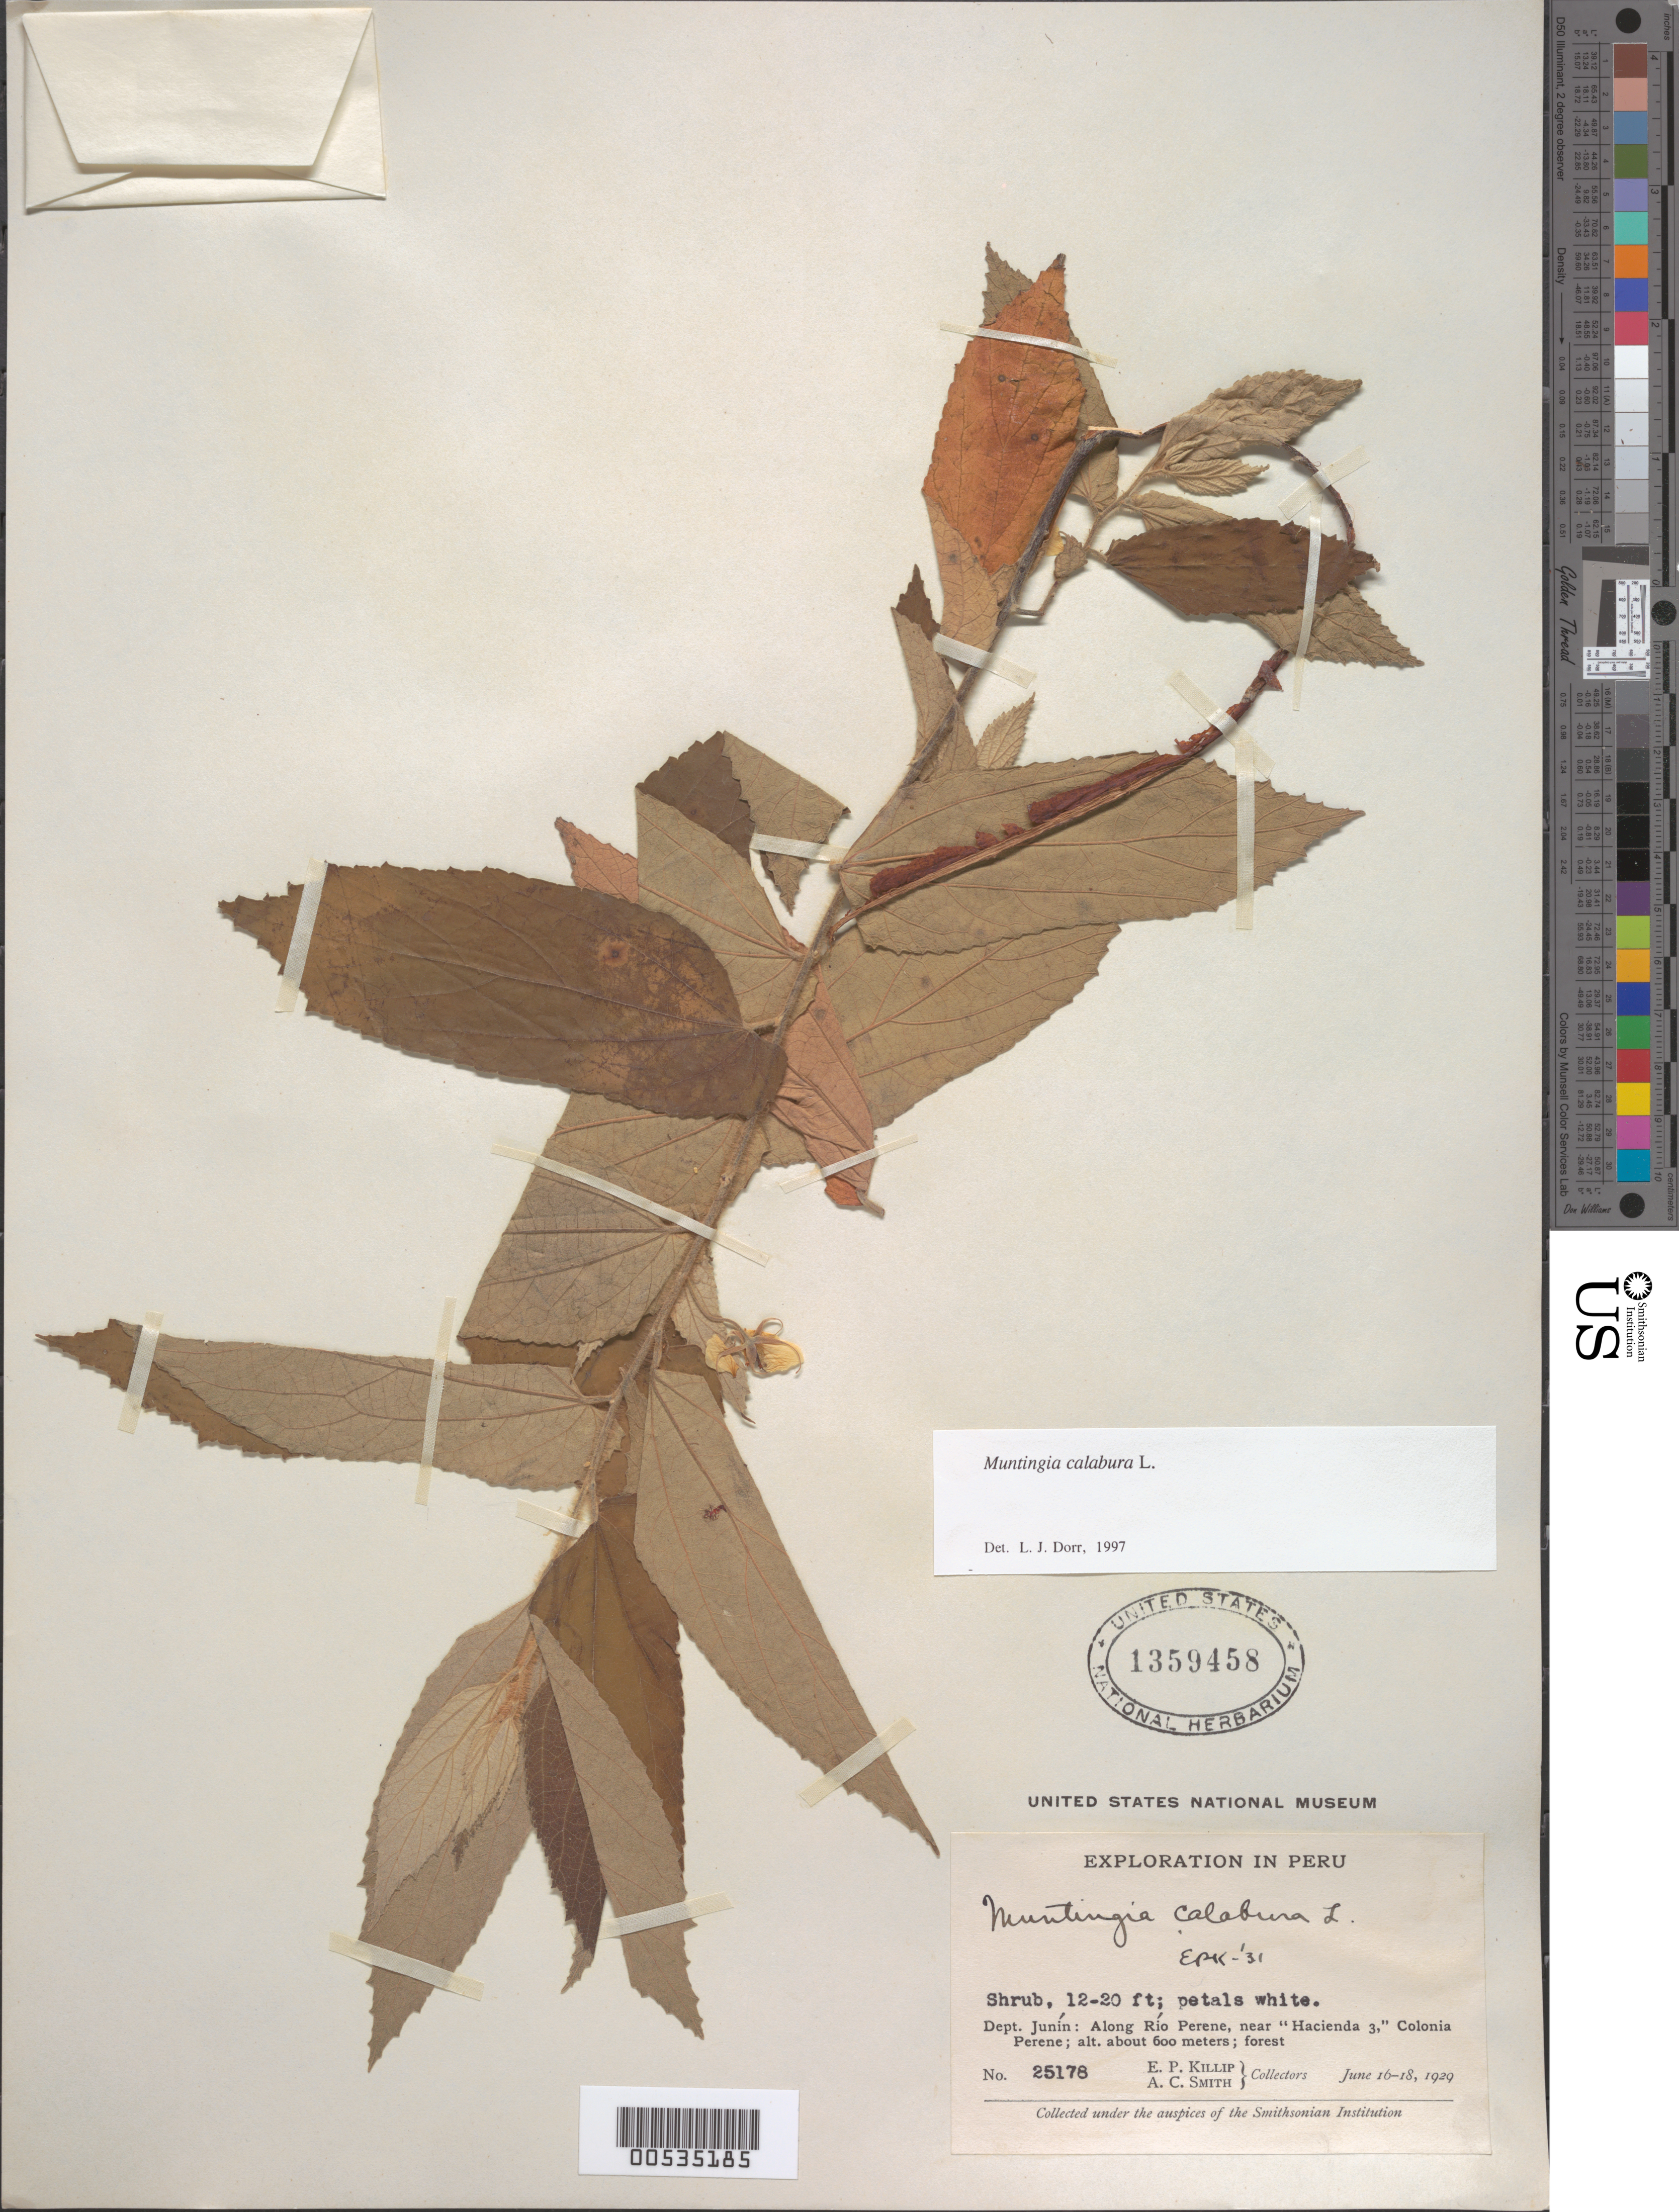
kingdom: Plantae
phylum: Tracheophyta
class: Magnoliopsida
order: Malvales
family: Muntingiaceae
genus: Muntingia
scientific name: Muntingia calabura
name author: L.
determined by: Killip, Ellsworth P.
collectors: E. P. Killip & A. C. Smith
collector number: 25178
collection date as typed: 16 Jun 1929 to 18 Jun 1929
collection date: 1929-06-16/1929-06-18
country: Peru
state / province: Junín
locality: Along Río Perene, near "Hacienda 3," Colnia Perene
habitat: Forest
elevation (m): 600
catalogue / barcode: US 1359458